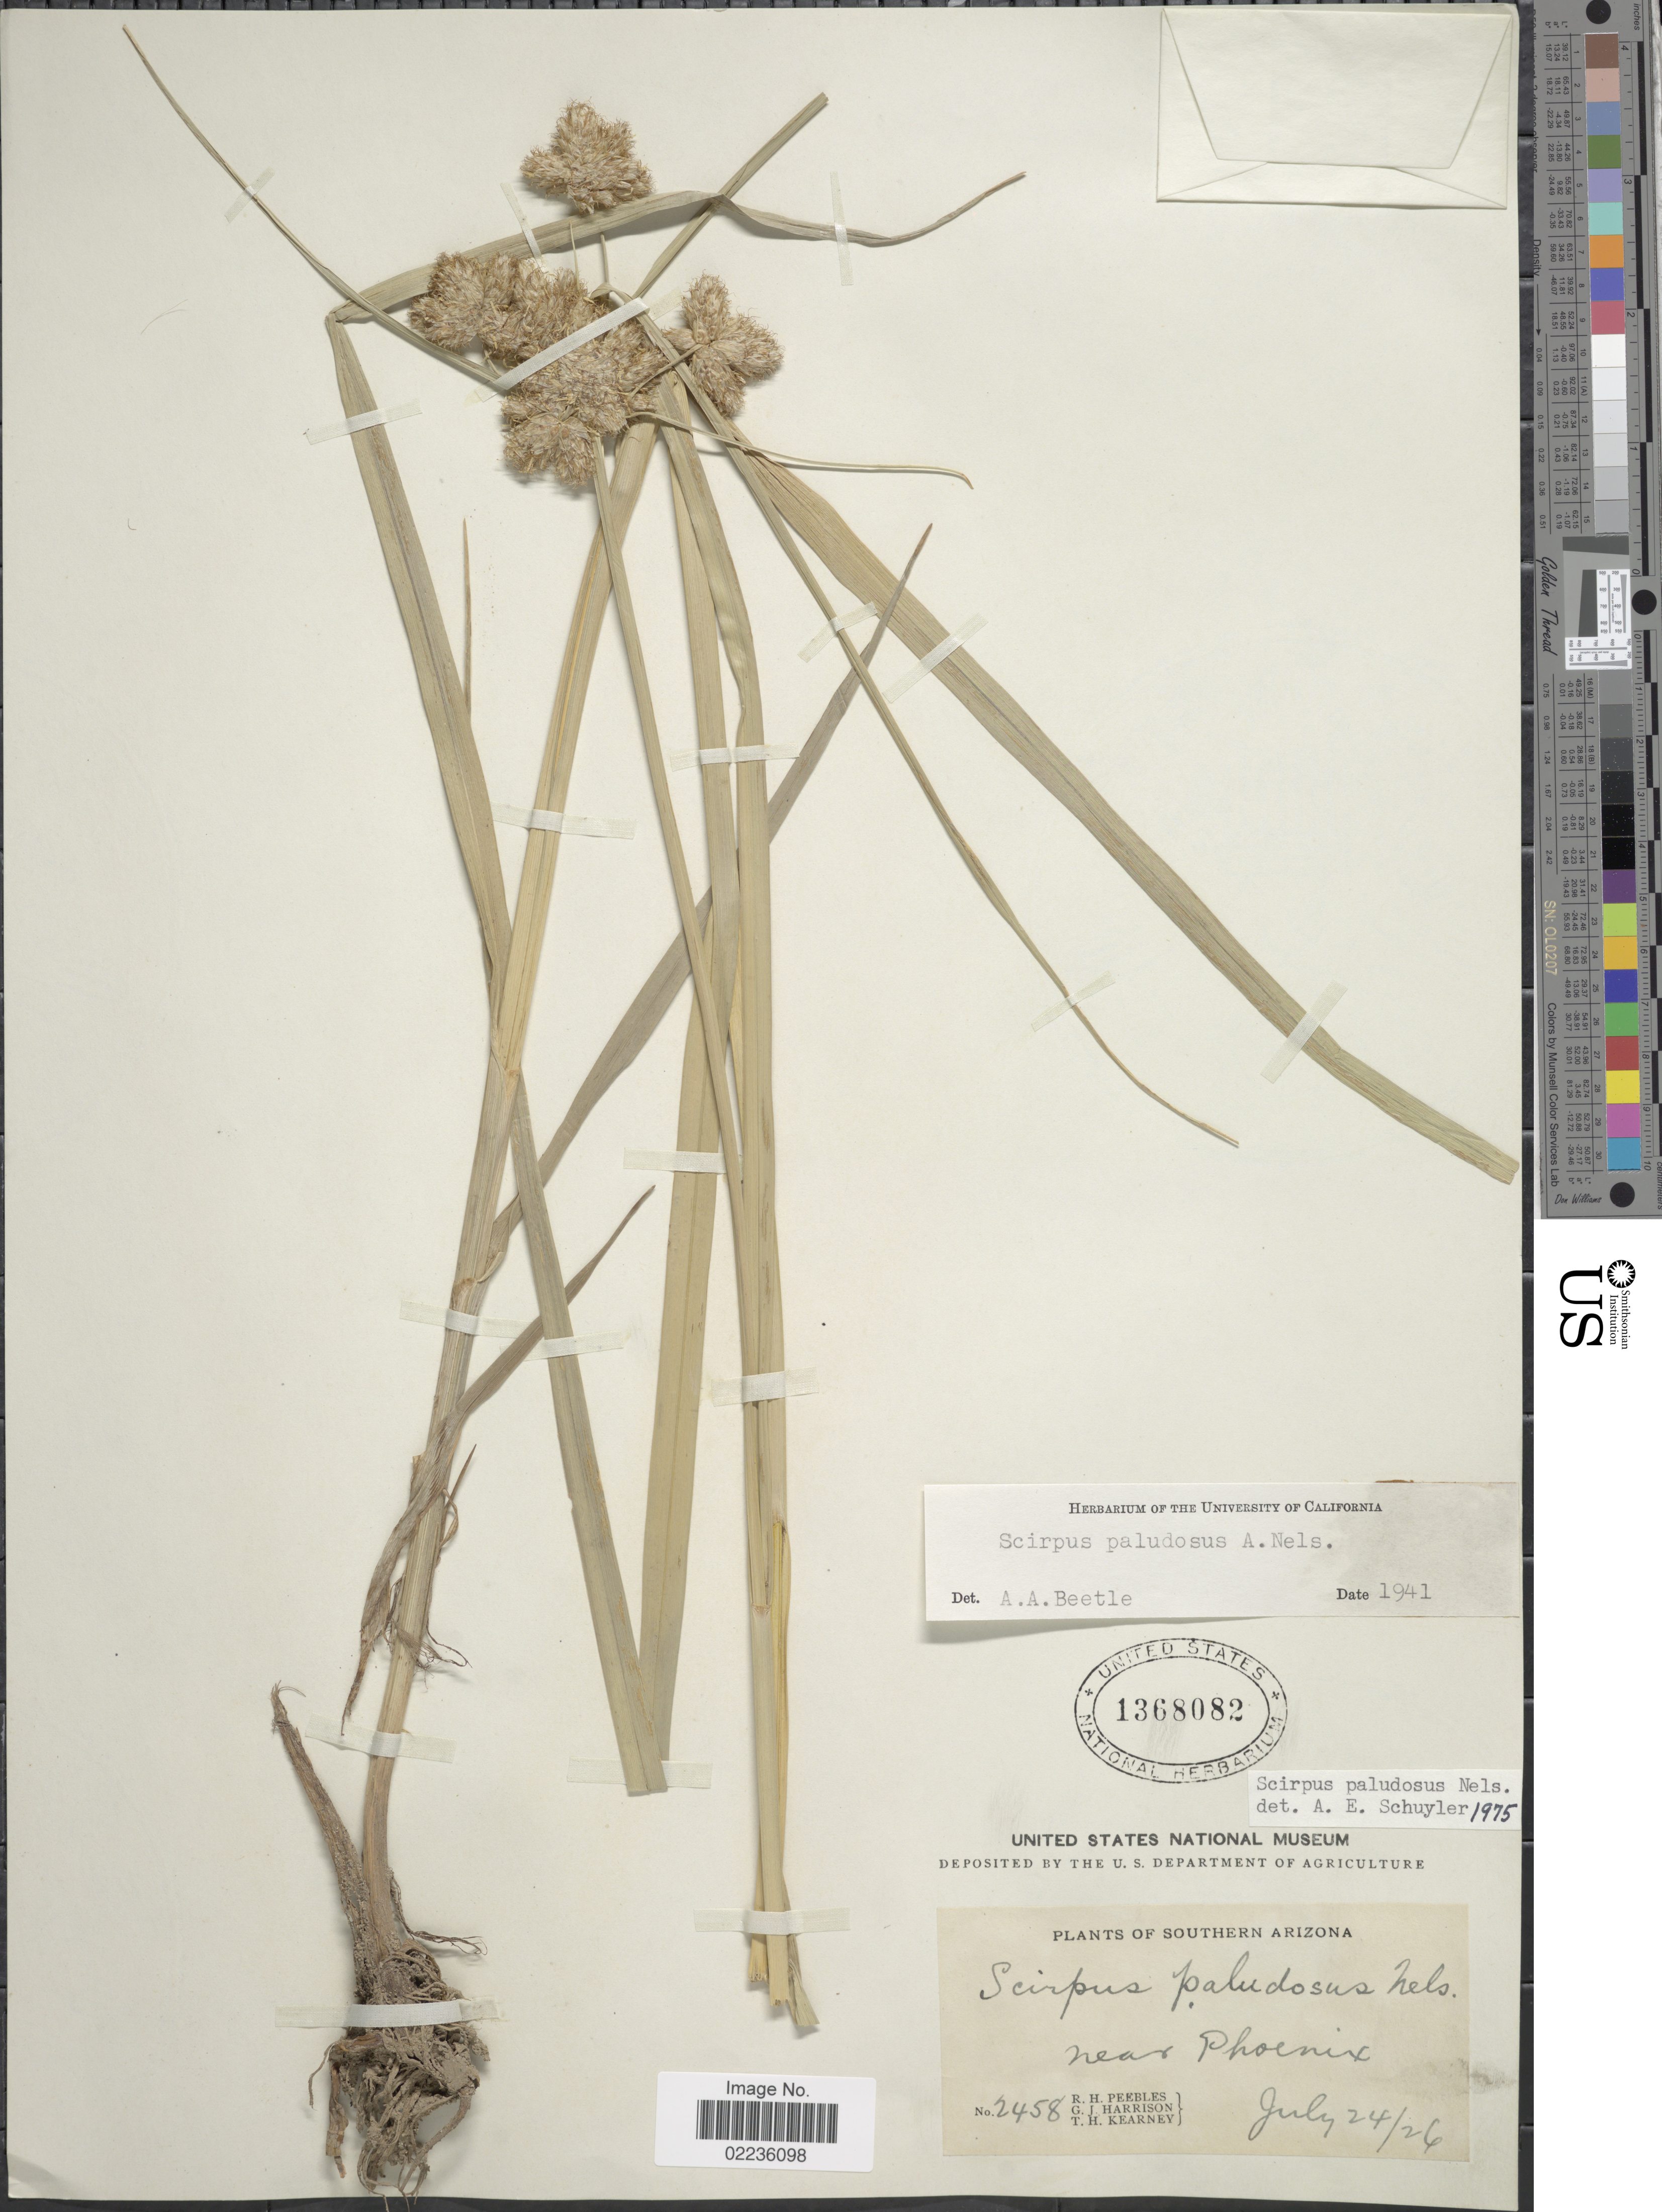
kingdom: Plantae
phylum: Tracheophyta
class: Liliopsida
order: Poales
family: Cyperaceae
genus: Bolboschoenus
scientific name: Bolboschoenus maritimus subsp. paludosus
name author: (A. Nelson) T. Koyama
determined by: Strong, M. T., (US), Smithsonian Institution - National Museum of Natural History (UNITED STATES)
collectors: R. H. Peebles, G. J. Harrison & T. H. Kearney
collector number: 2458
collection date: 1926-07-24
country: United States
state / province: Arizona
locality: Southern Arizona. Near Phoenix.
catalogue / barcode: US 1368082